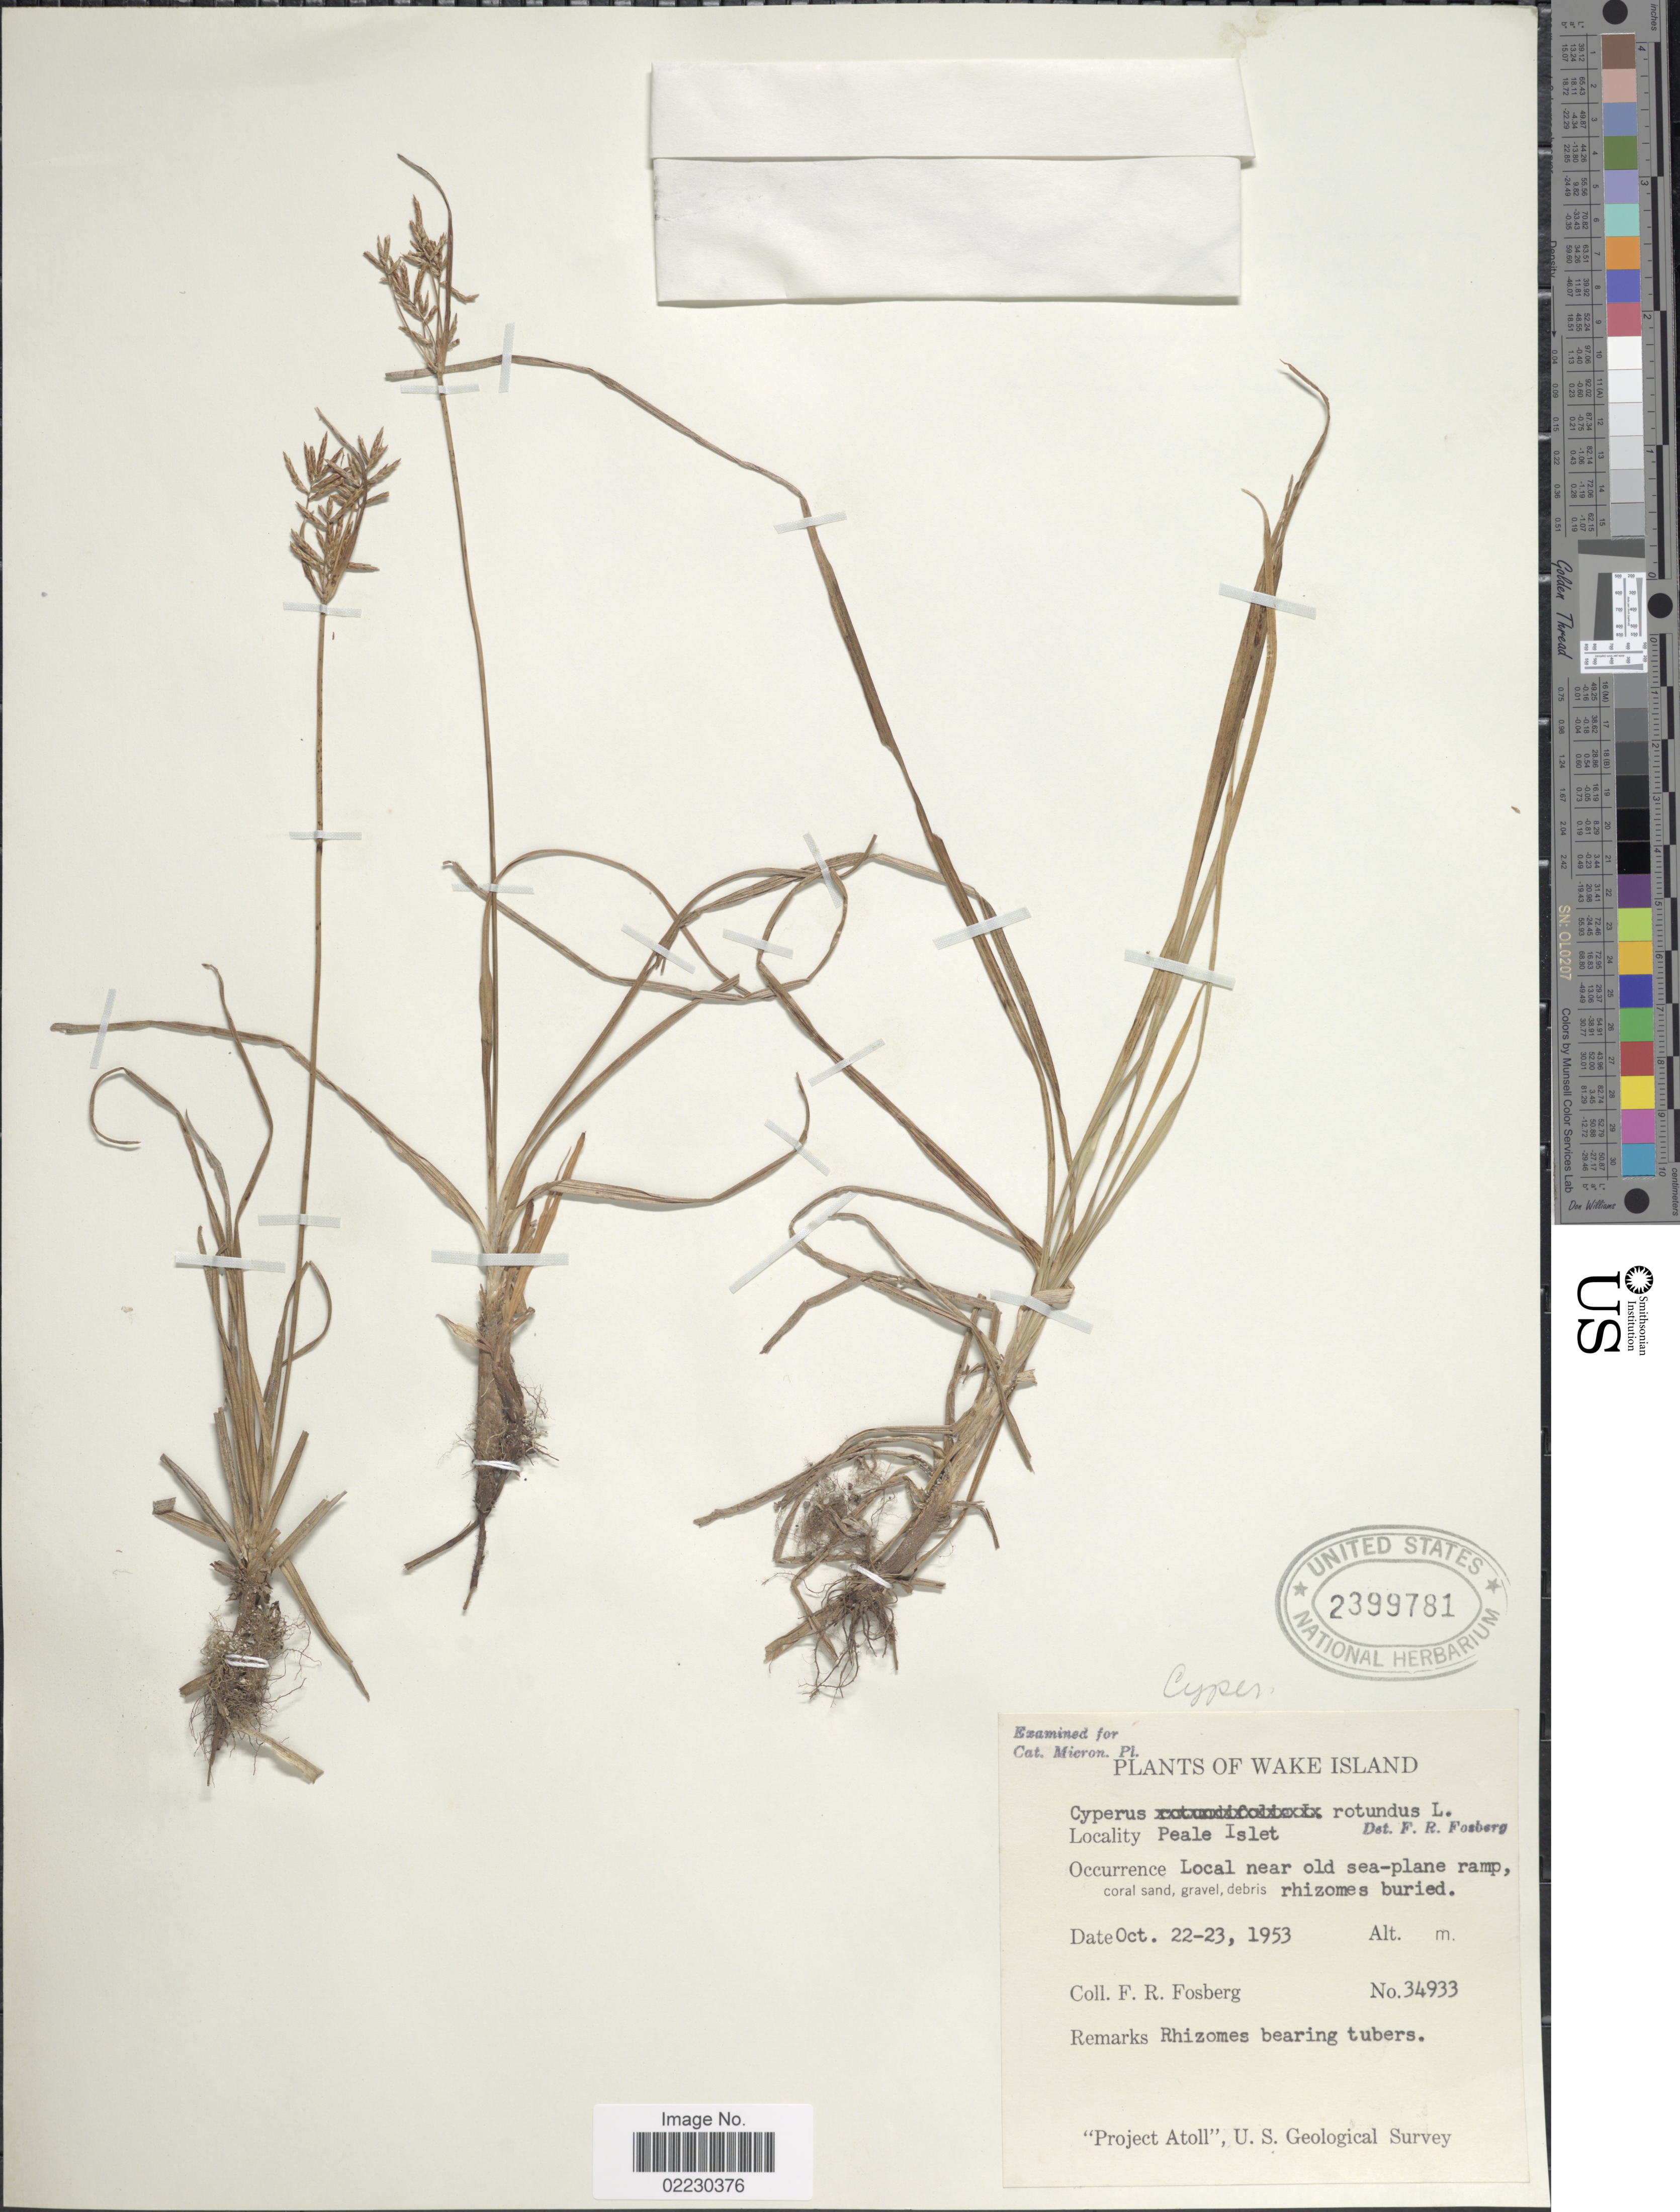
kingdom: Plantae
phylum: Tracheophyta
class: Liliopsida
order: Poales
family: Cyperaceae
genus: Cyperus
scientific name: Cyperus rotundus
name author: L.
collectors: F. R. Fosberg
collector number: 34933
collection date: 1953-10-22/1953-10-23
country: U.S. Administered Pacific Islands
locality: Wake Island, Peale Islet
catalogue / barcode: US 2399781